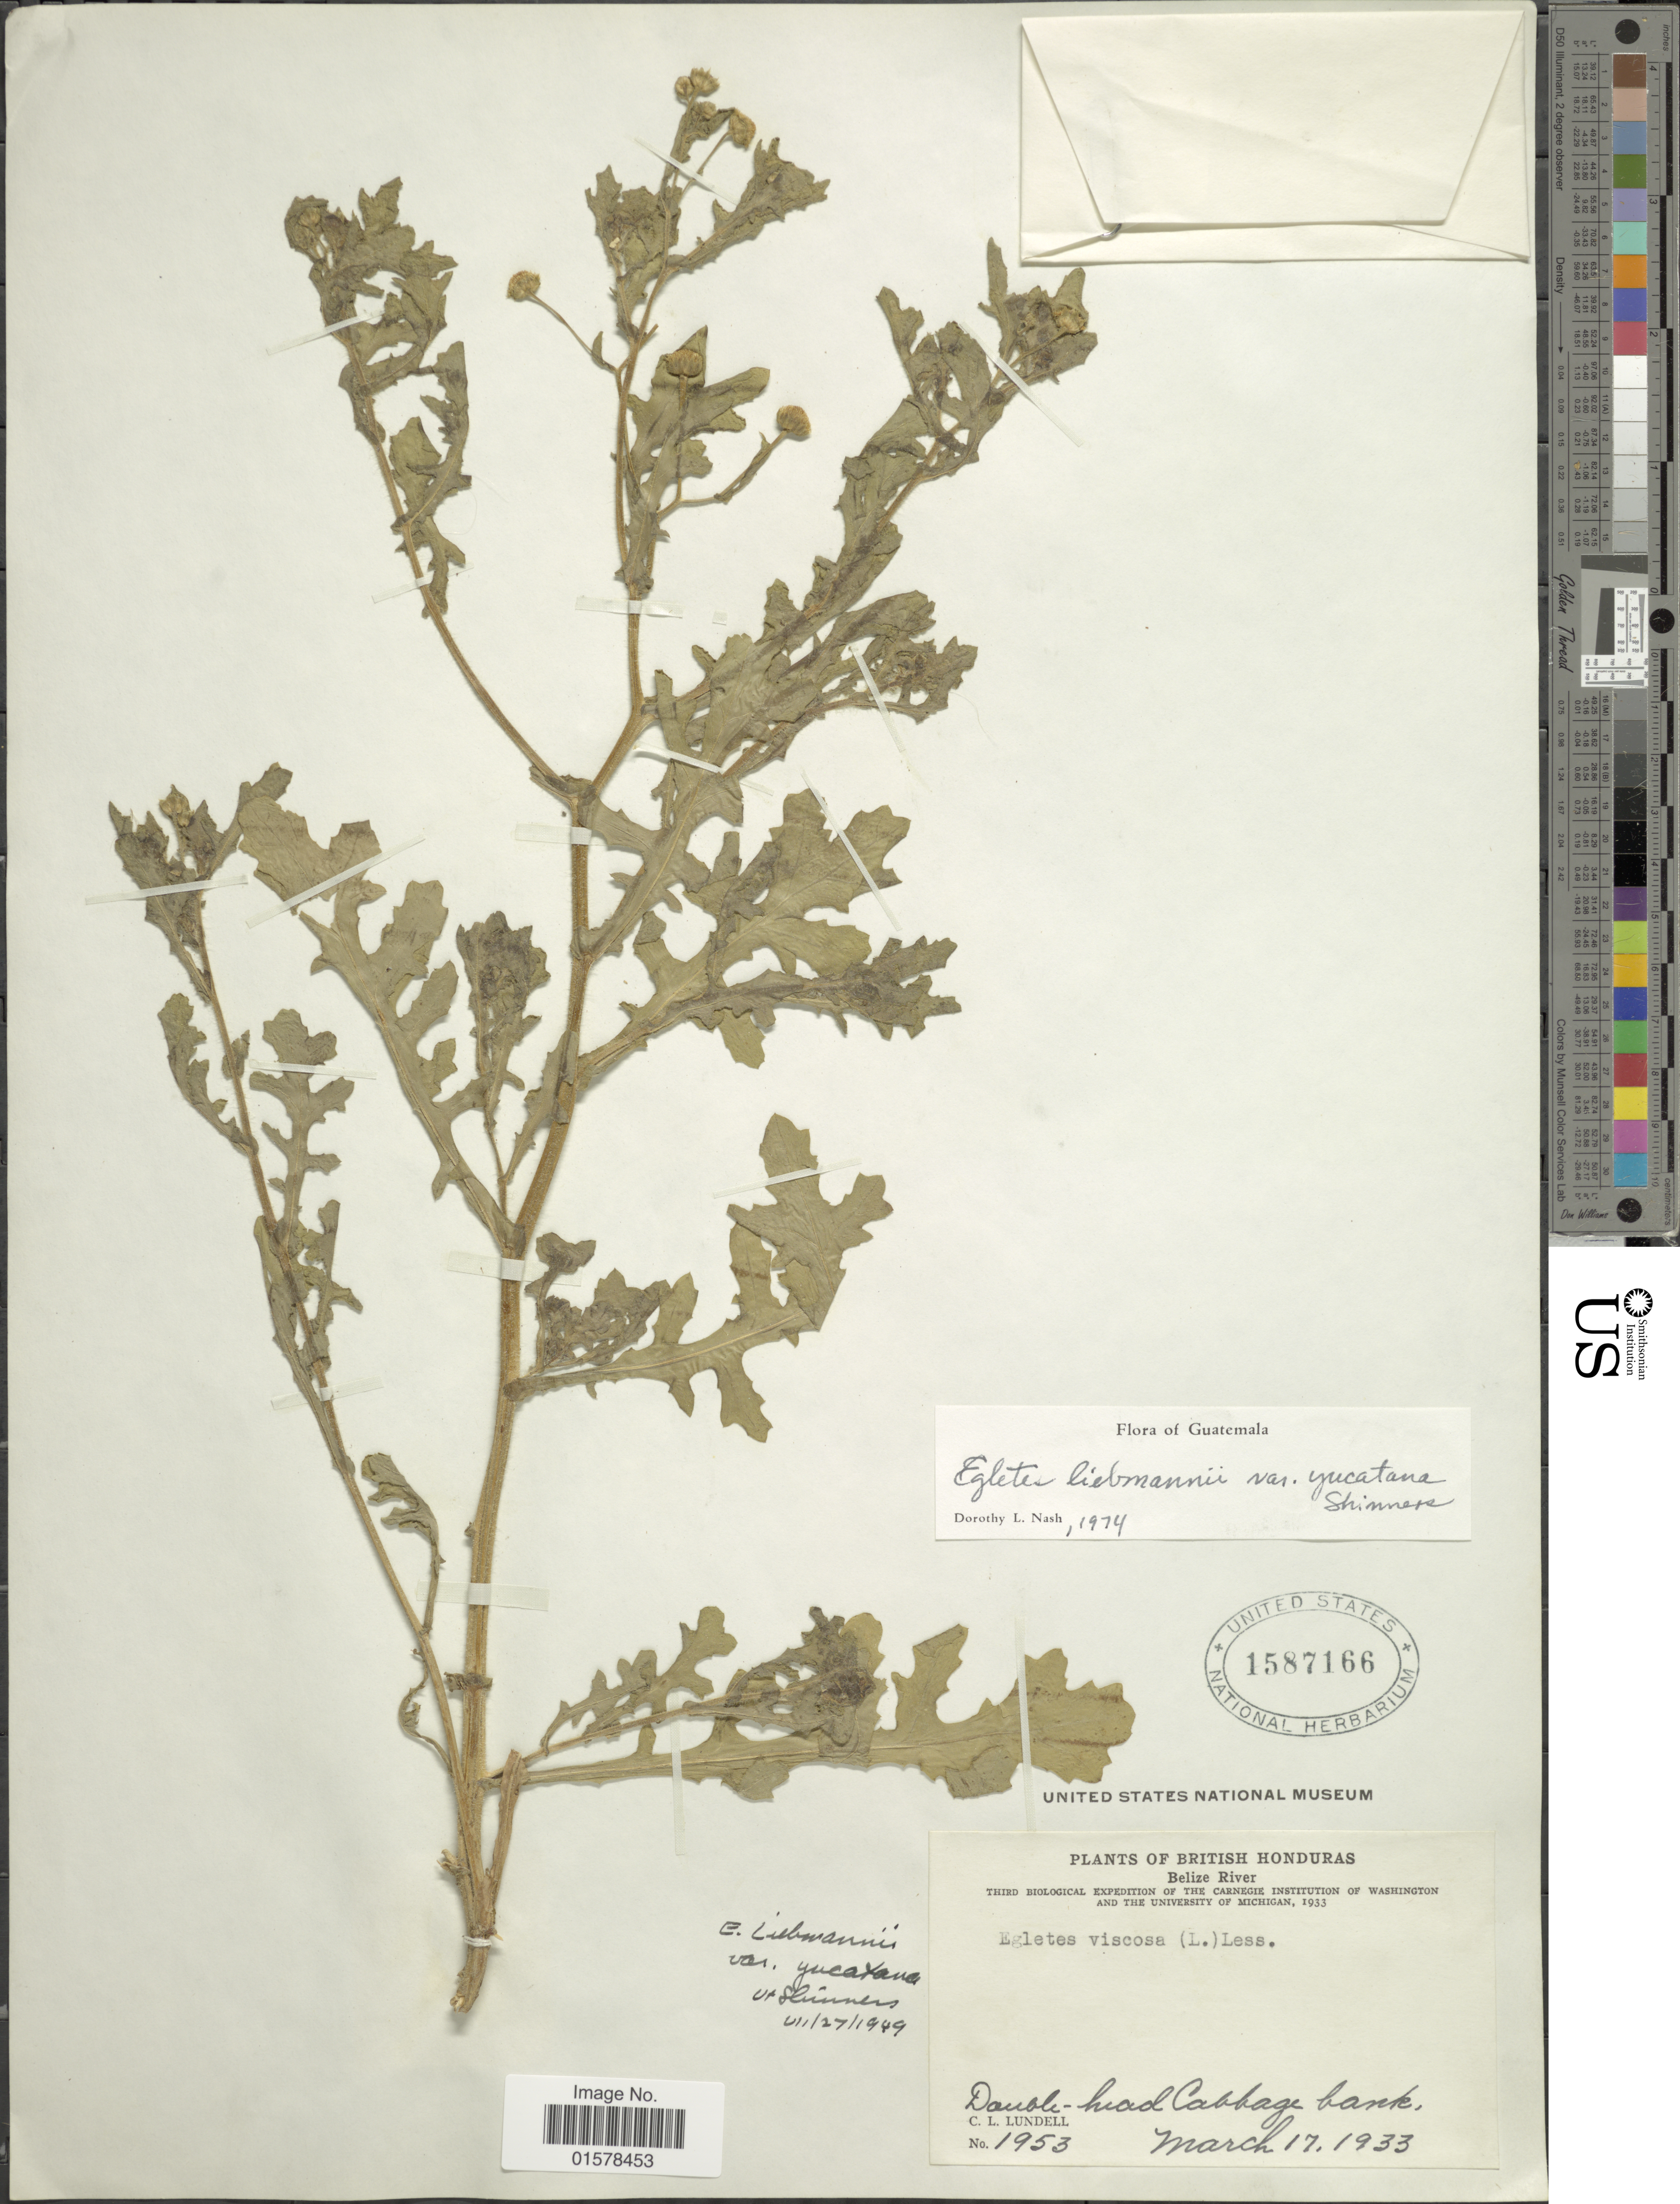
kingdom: Plantae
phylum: Tracheophyta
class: Magnoliopsida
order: Asterales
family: Asteraceae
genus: Egletes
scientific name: Egletes liebmannii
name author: Sch. Bip. ex Hemsl.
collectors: C. L. Lundell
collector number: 1953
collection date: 1933-03-17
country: Belize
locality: British Honduras. Belize River. Double-head Cabbage bank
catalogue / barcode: US 1587166